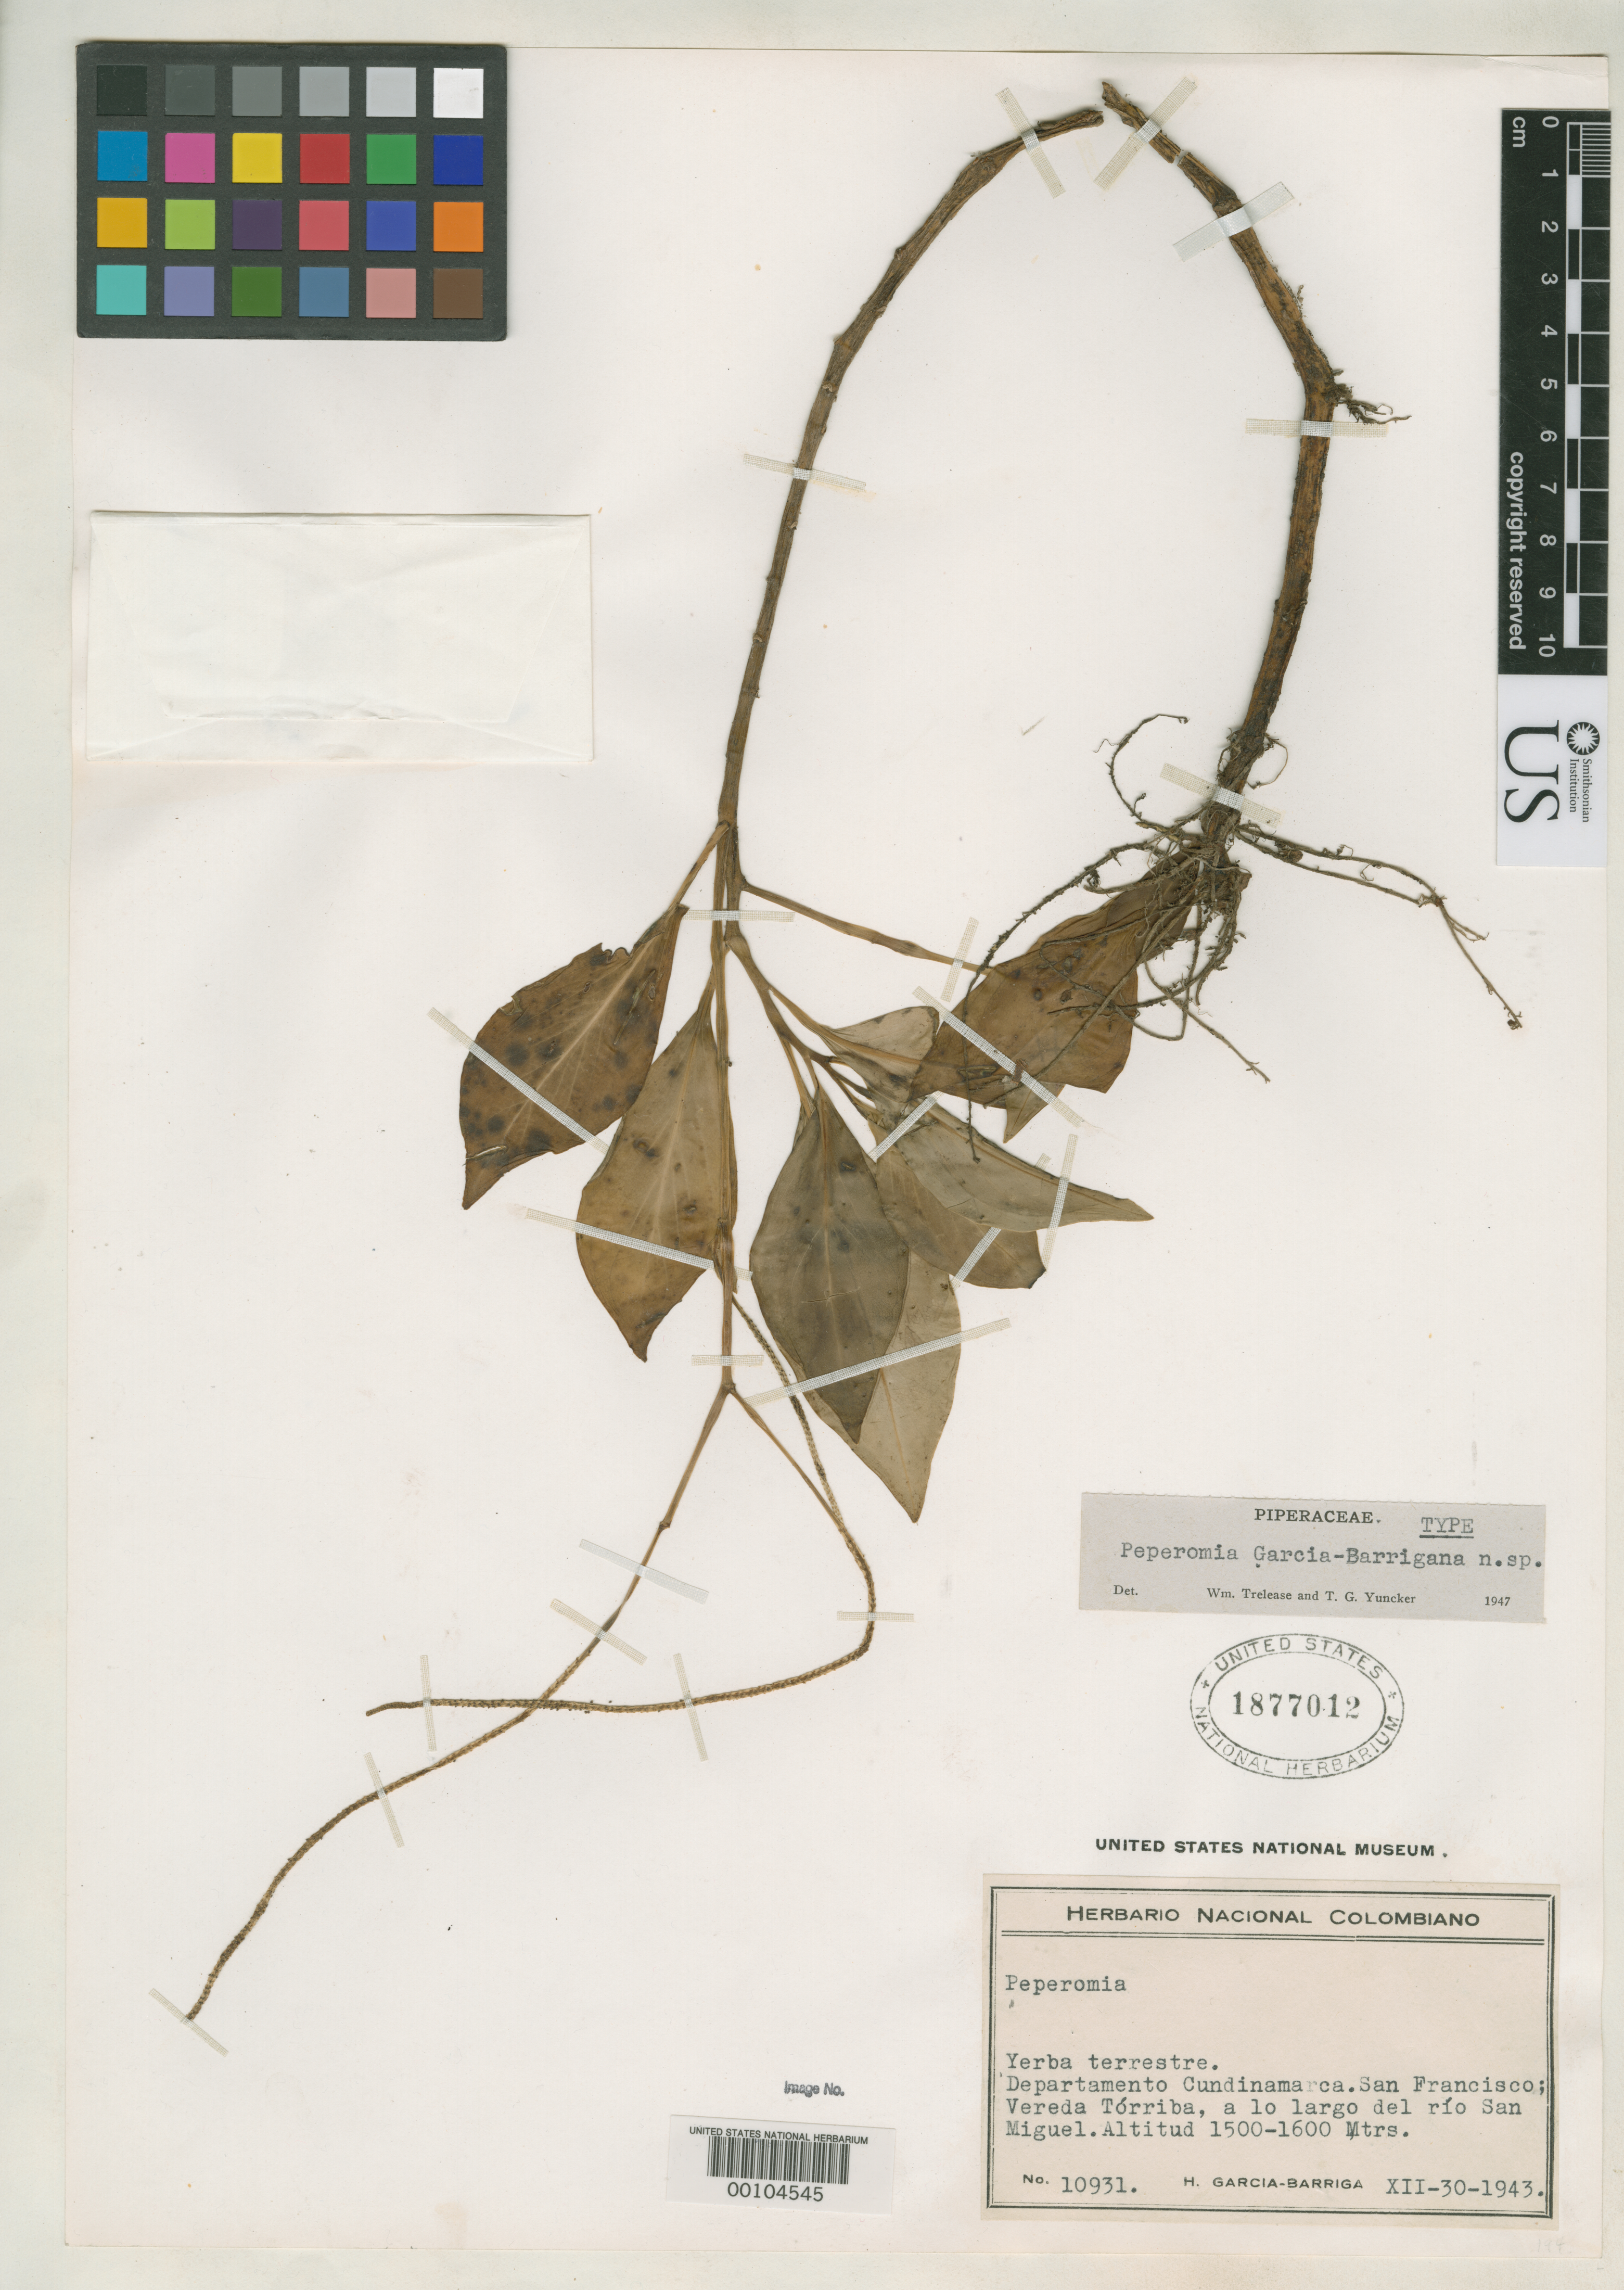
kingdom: Plantae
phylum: Tracheophyta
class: Magnoliopsida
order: Piperales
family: Piperaceae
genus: Peperomia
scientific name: Peperomia garcia-barrigana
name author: Trel. & Yunck.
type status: Holotype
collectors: H. García Barriga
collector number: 10931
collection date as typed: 30 Dec 1943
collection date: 1943-12-30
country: Colombia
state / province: Cundinamarca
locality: San Francisco, Vereda Torriba, Rio Sal Miguel.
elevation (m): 1500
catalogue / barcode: US 1877012